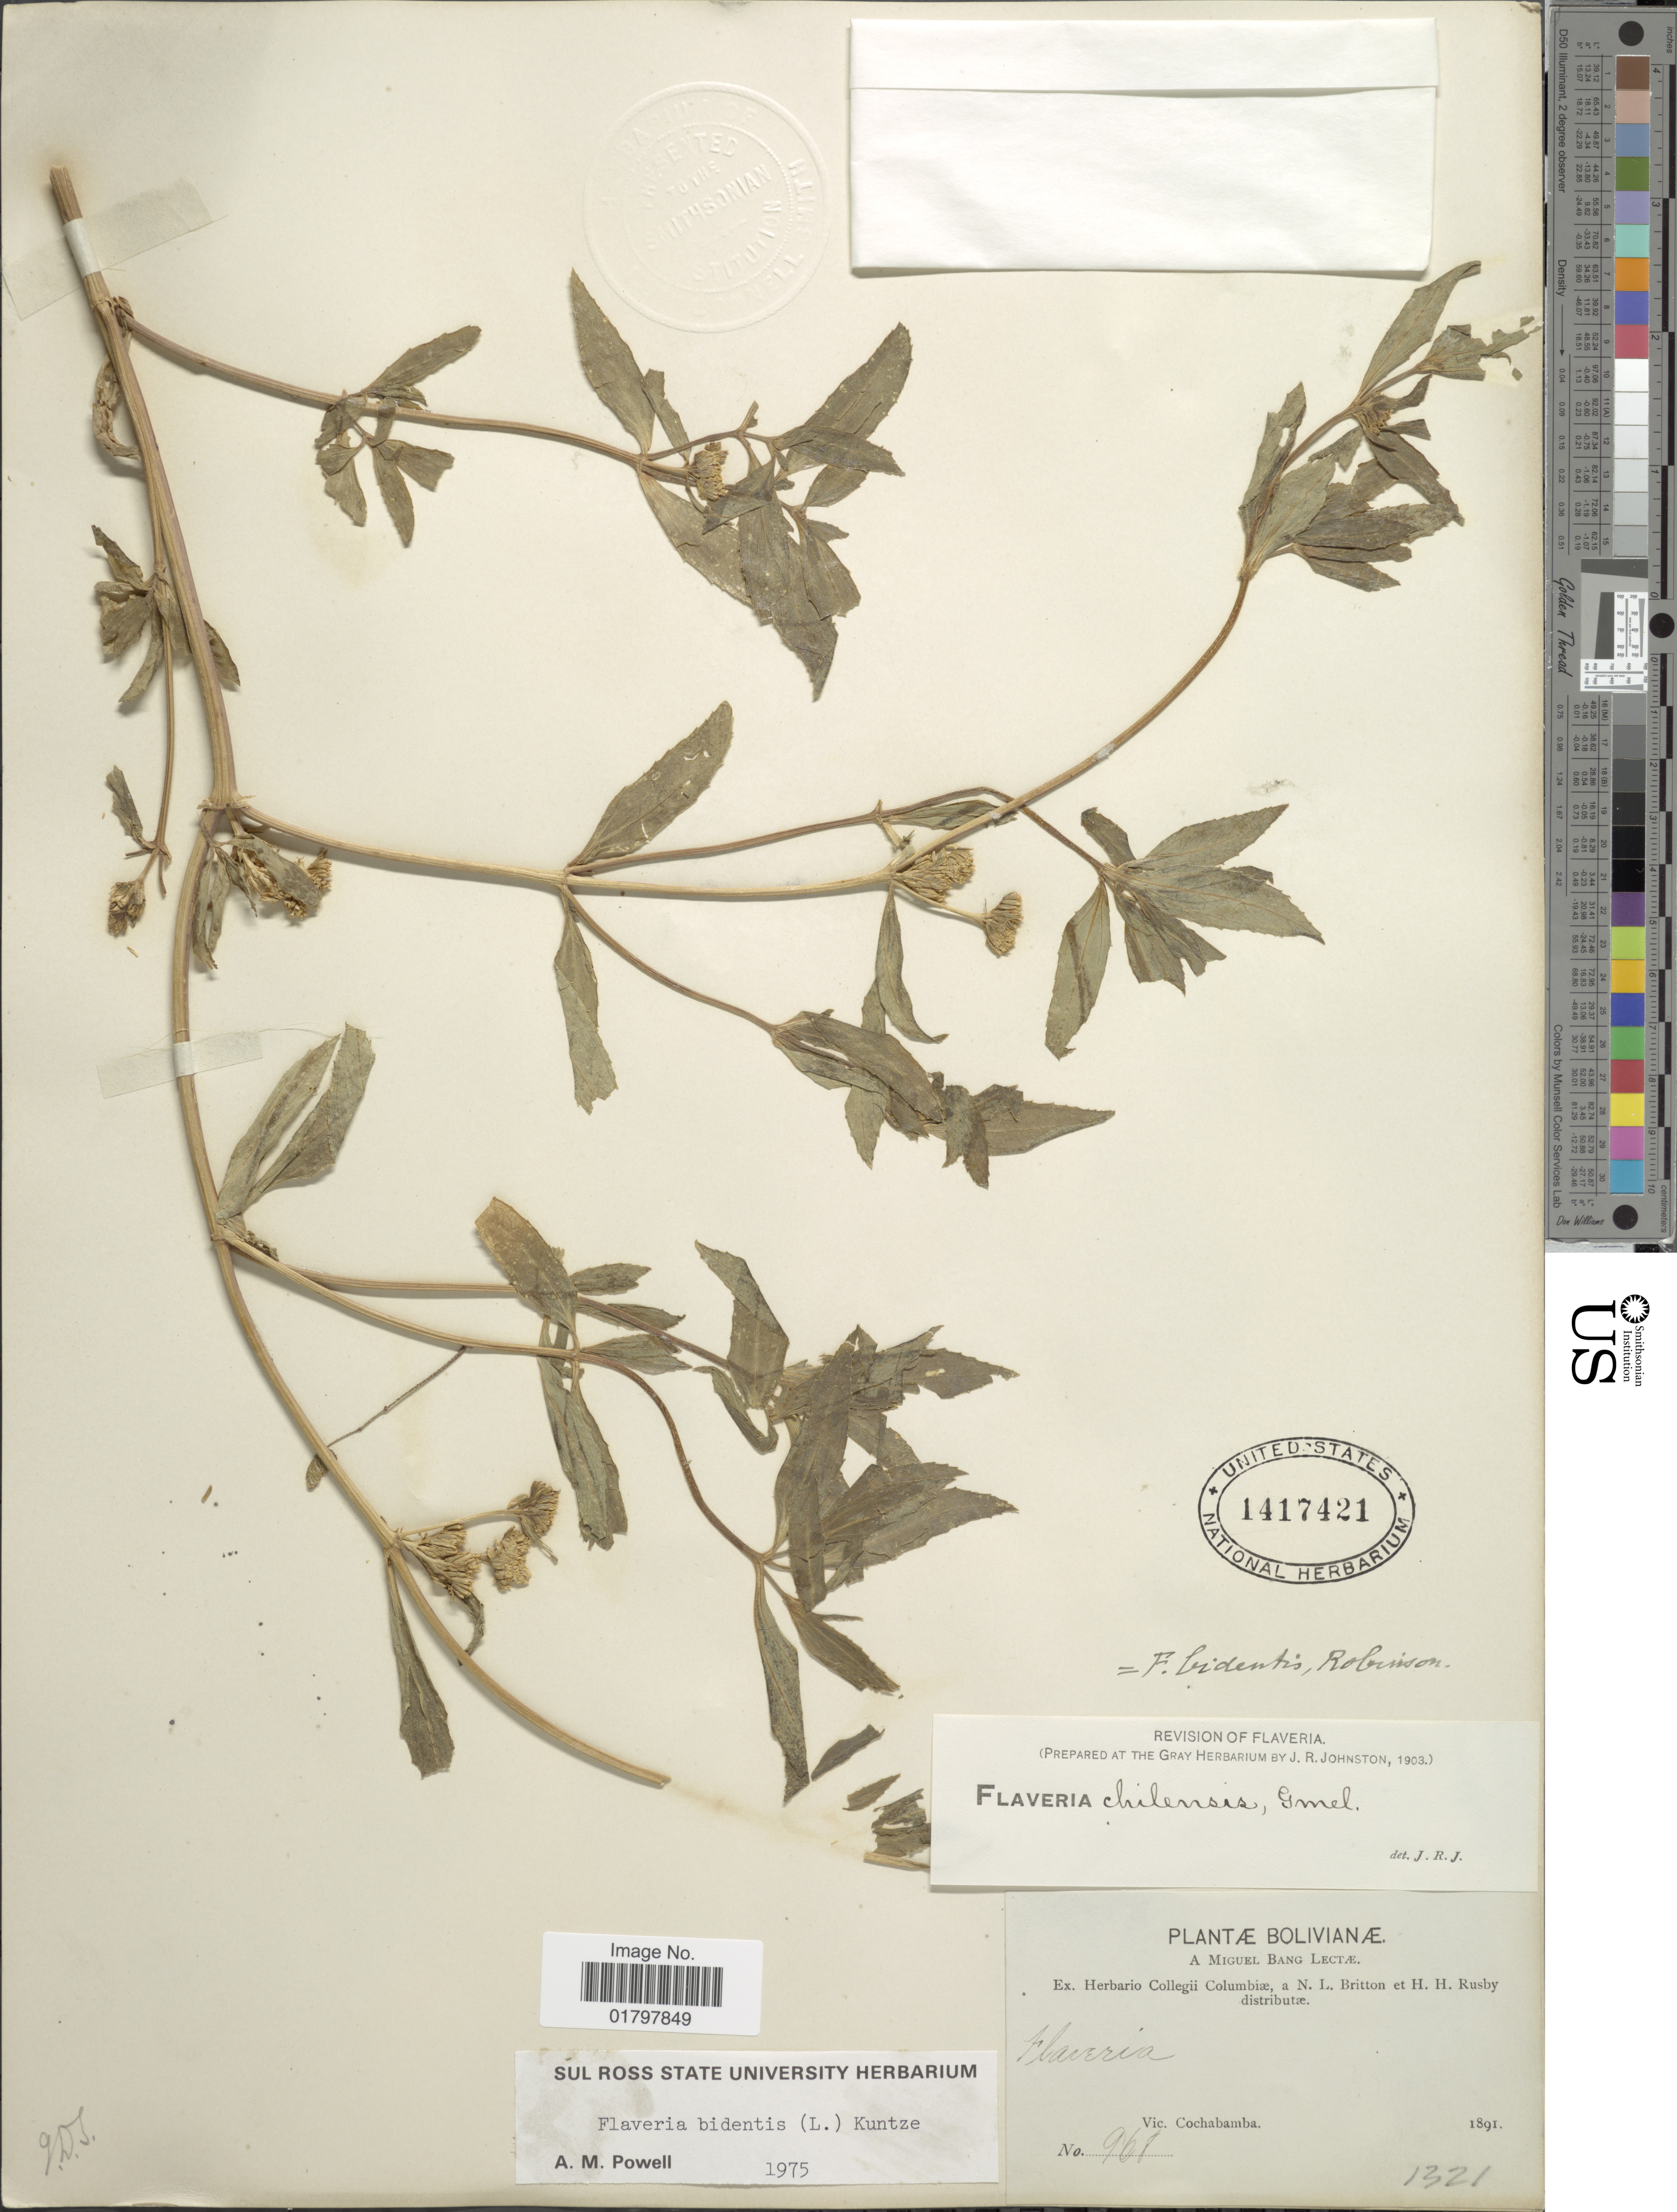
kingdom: Plantae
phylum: Tracheophyta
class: Magnoliopsida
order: Asterales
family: Asteraceae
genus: Flaveria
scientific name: Flaveria bidentis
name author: (L.) Kuntze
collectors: M. Bang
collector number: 968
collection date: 1891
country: Bolivia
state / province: Cochabamba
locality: Vic. Cochabamba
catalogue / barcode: US 1417421